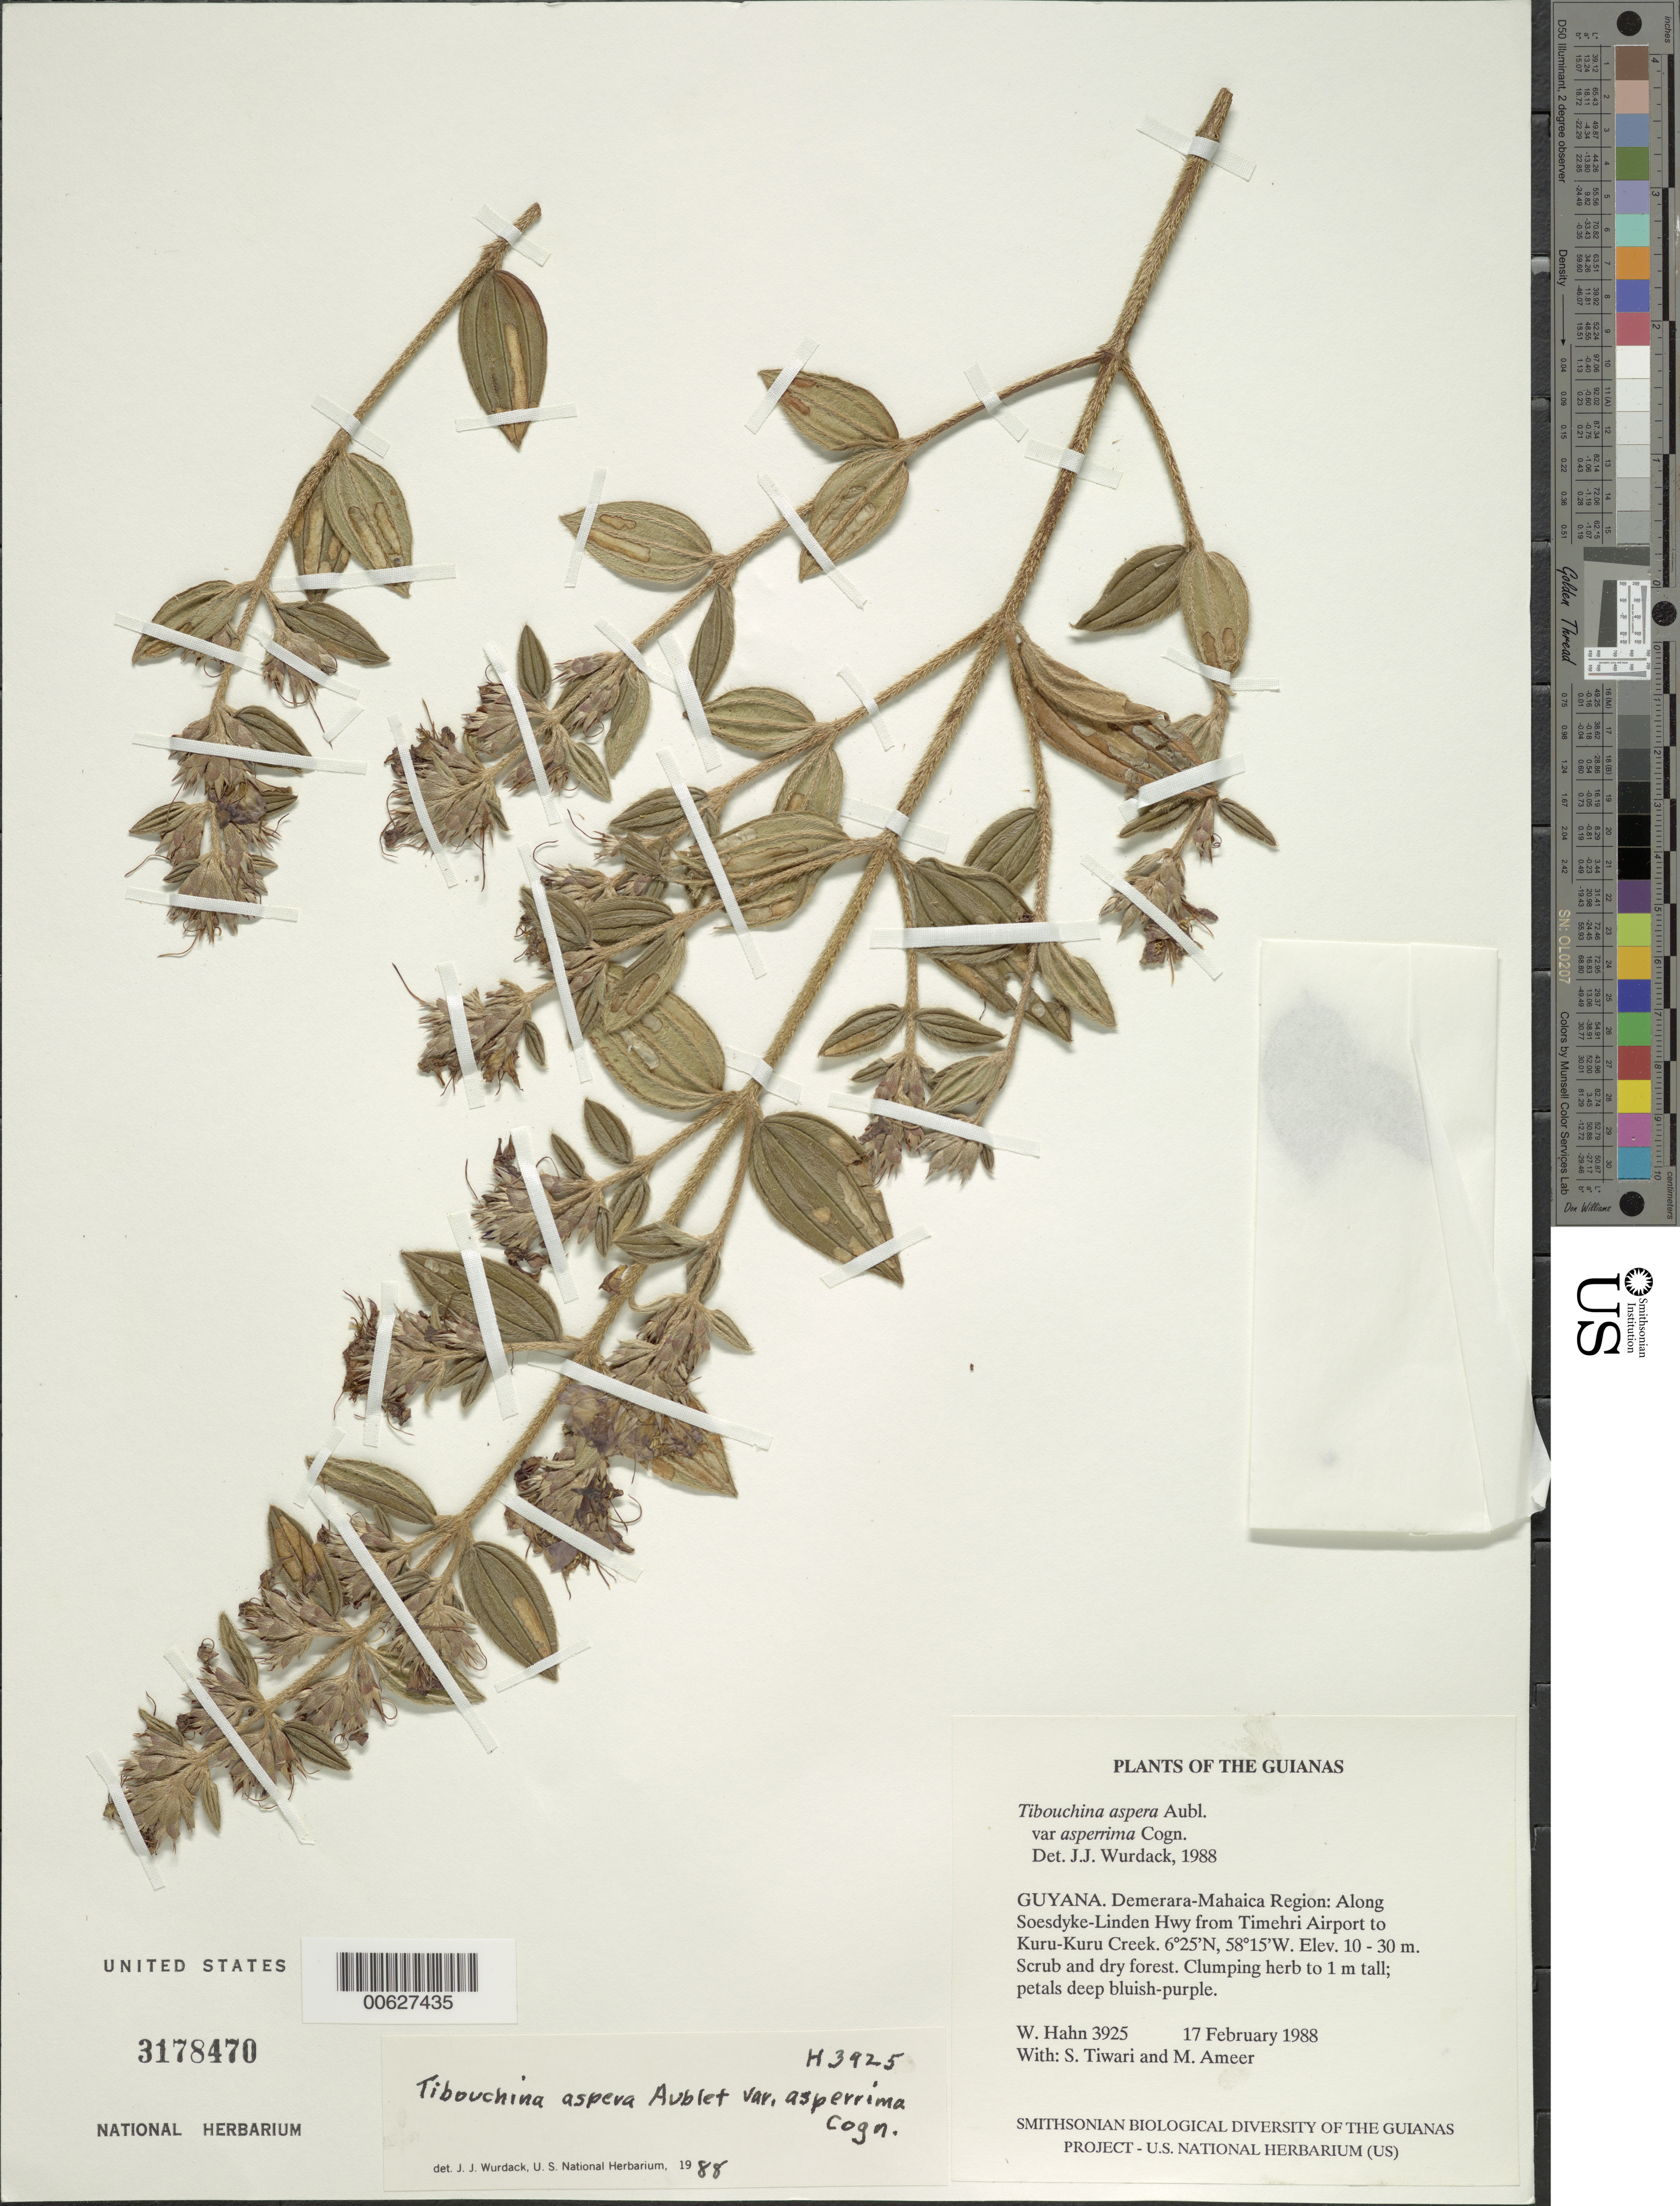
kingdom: Plantae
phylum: Tracheophyta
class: Magnoliopsida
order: Myrtales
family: Melastomataceae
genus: Tibouchina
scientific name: Tibouchina aspera var. asperrima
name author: Cogn.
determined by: Wurdack, John J., (US), US (UNITED STATES)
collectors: W. Hahn, S. Tiwari & M. Ameer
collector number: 3925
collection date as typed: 18 March 1988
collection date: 1988-03-18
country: Guyana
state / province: Demerara-Mahaica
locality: Along Soesdyke-Linden Hwy from Timehri Airport to Kuru-Kuru Creek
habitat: Scrub and dry forest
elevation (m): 10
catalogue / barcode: US 3178470